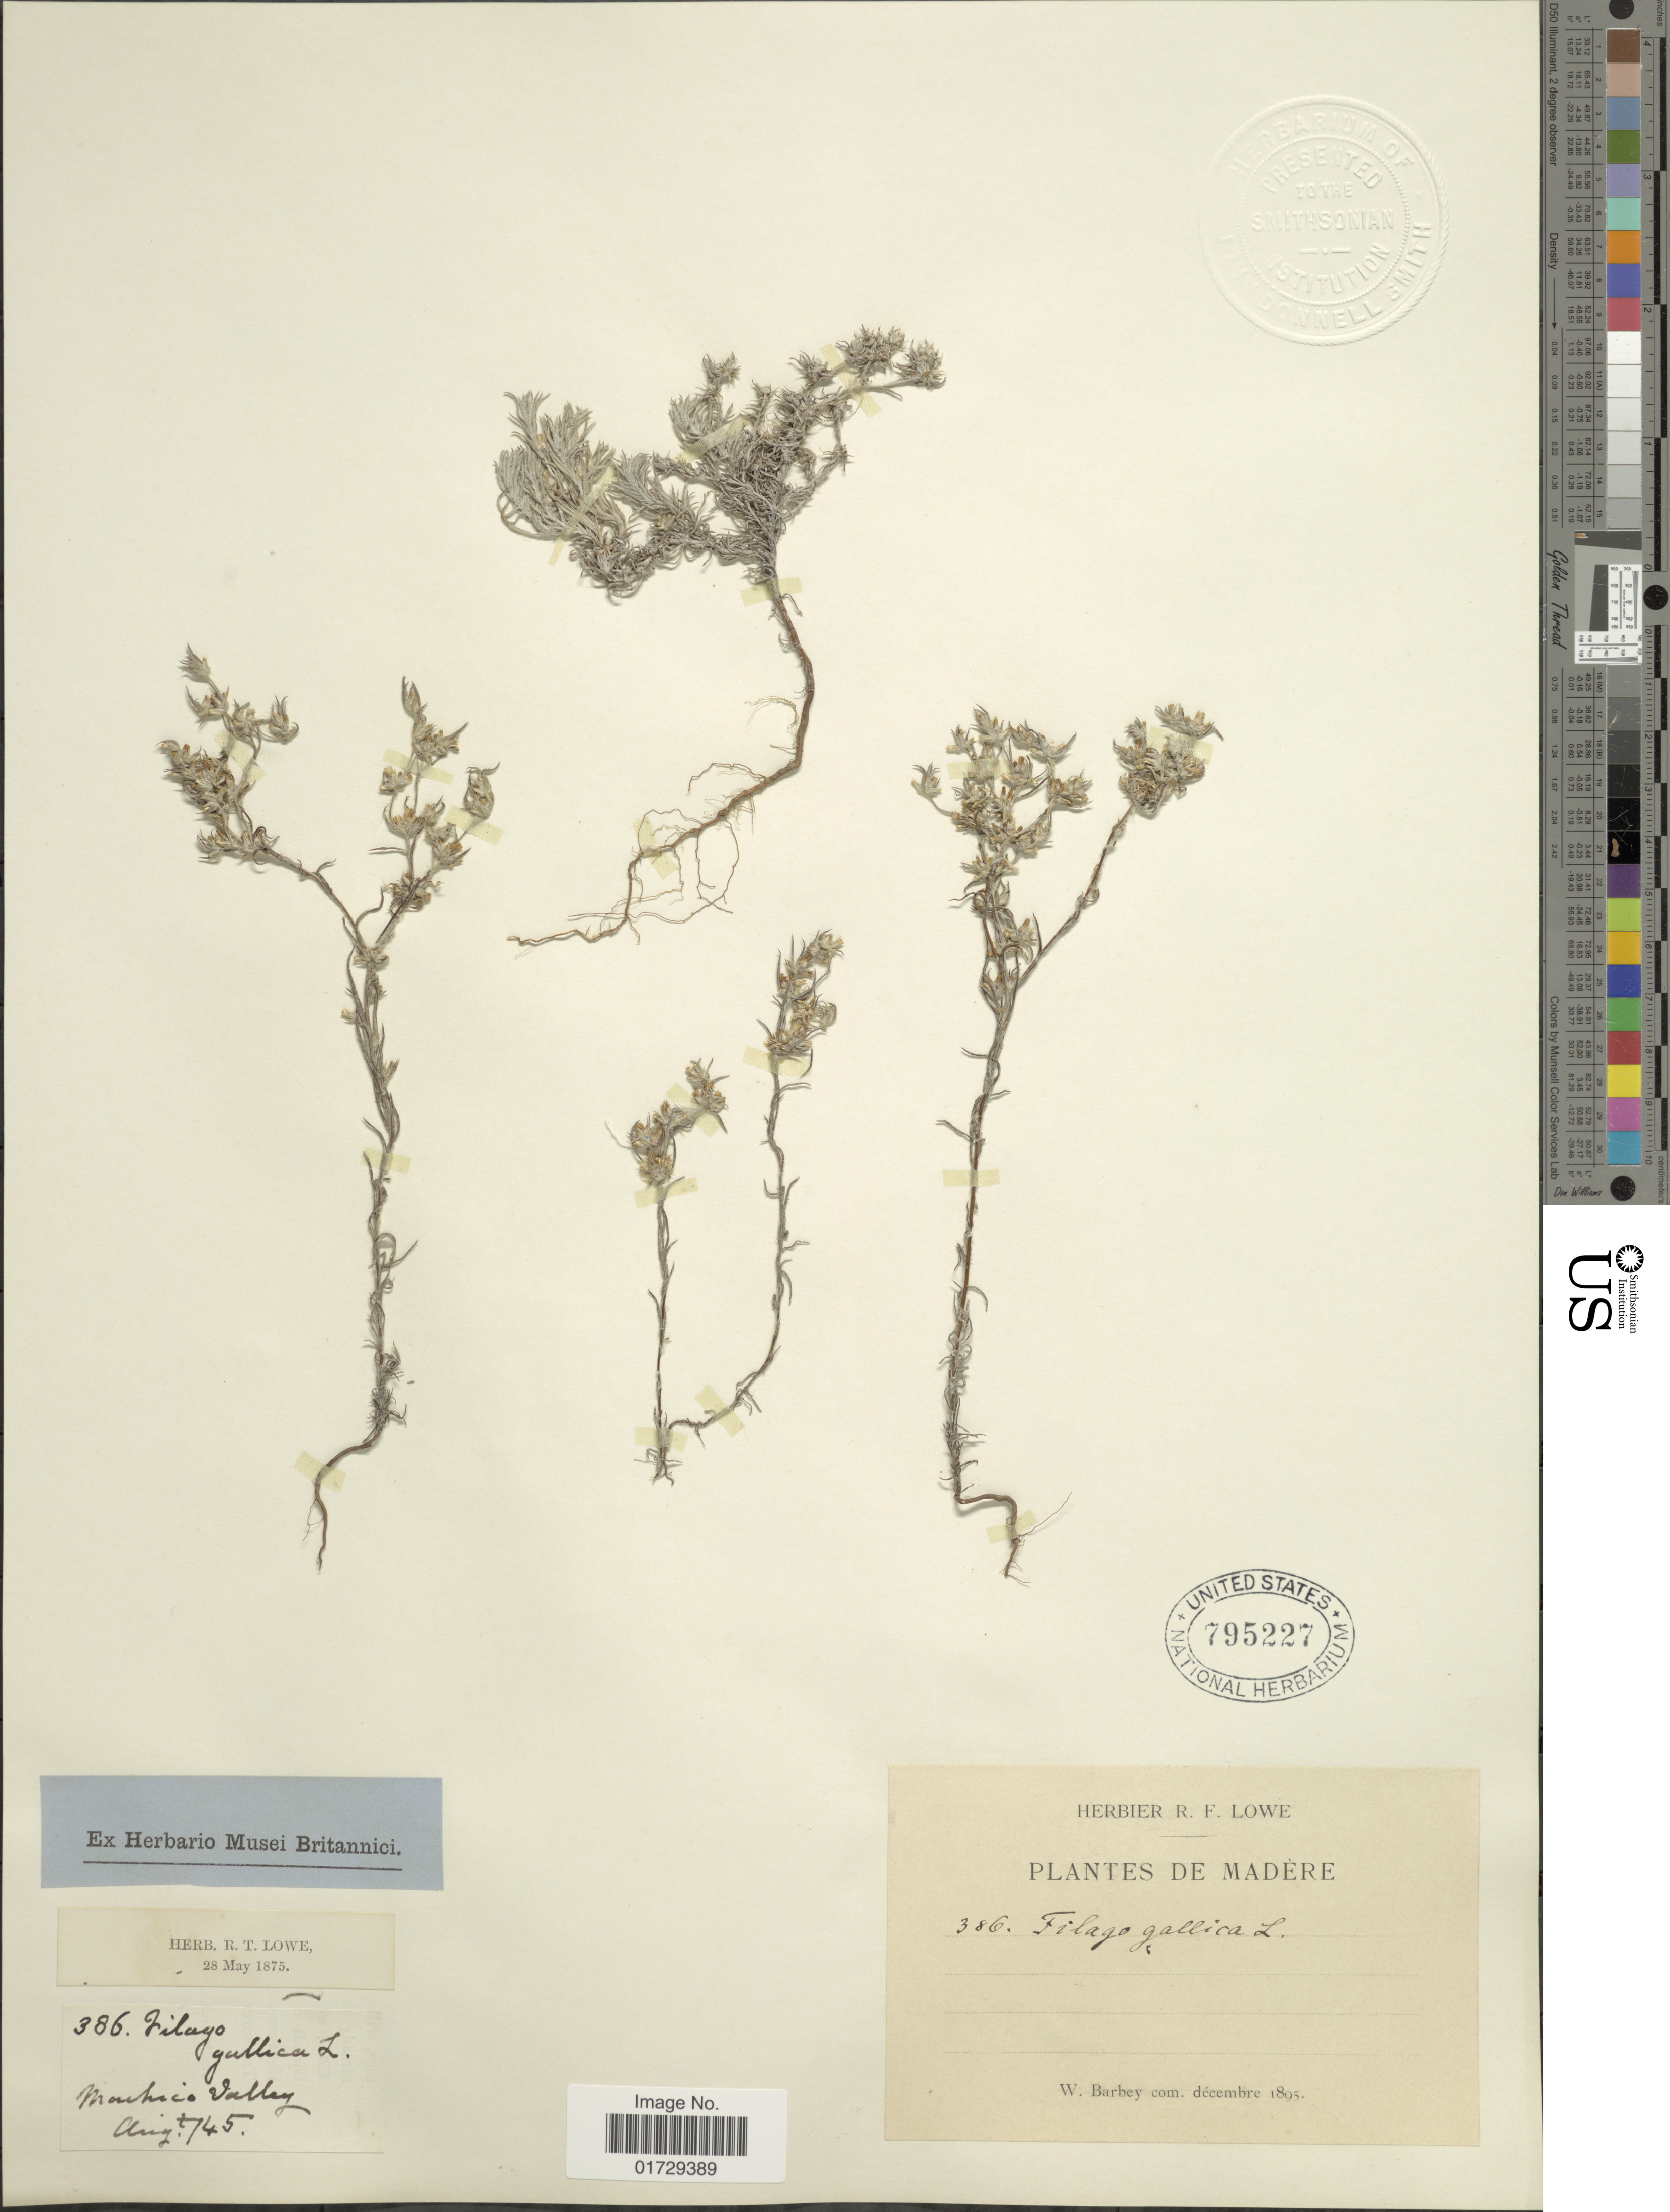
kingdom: Plantae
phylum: Tracheophyta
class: Magnoliopsida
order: Asterales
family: Asteraceae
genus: Filago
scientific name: Filago gallica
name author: L.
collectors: ex herb. R. F. Lowe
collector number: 386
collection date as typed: Transcribed d/m/y: /8/45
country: Portugal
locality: Madere, Moushico Valley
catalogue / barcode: US 795227